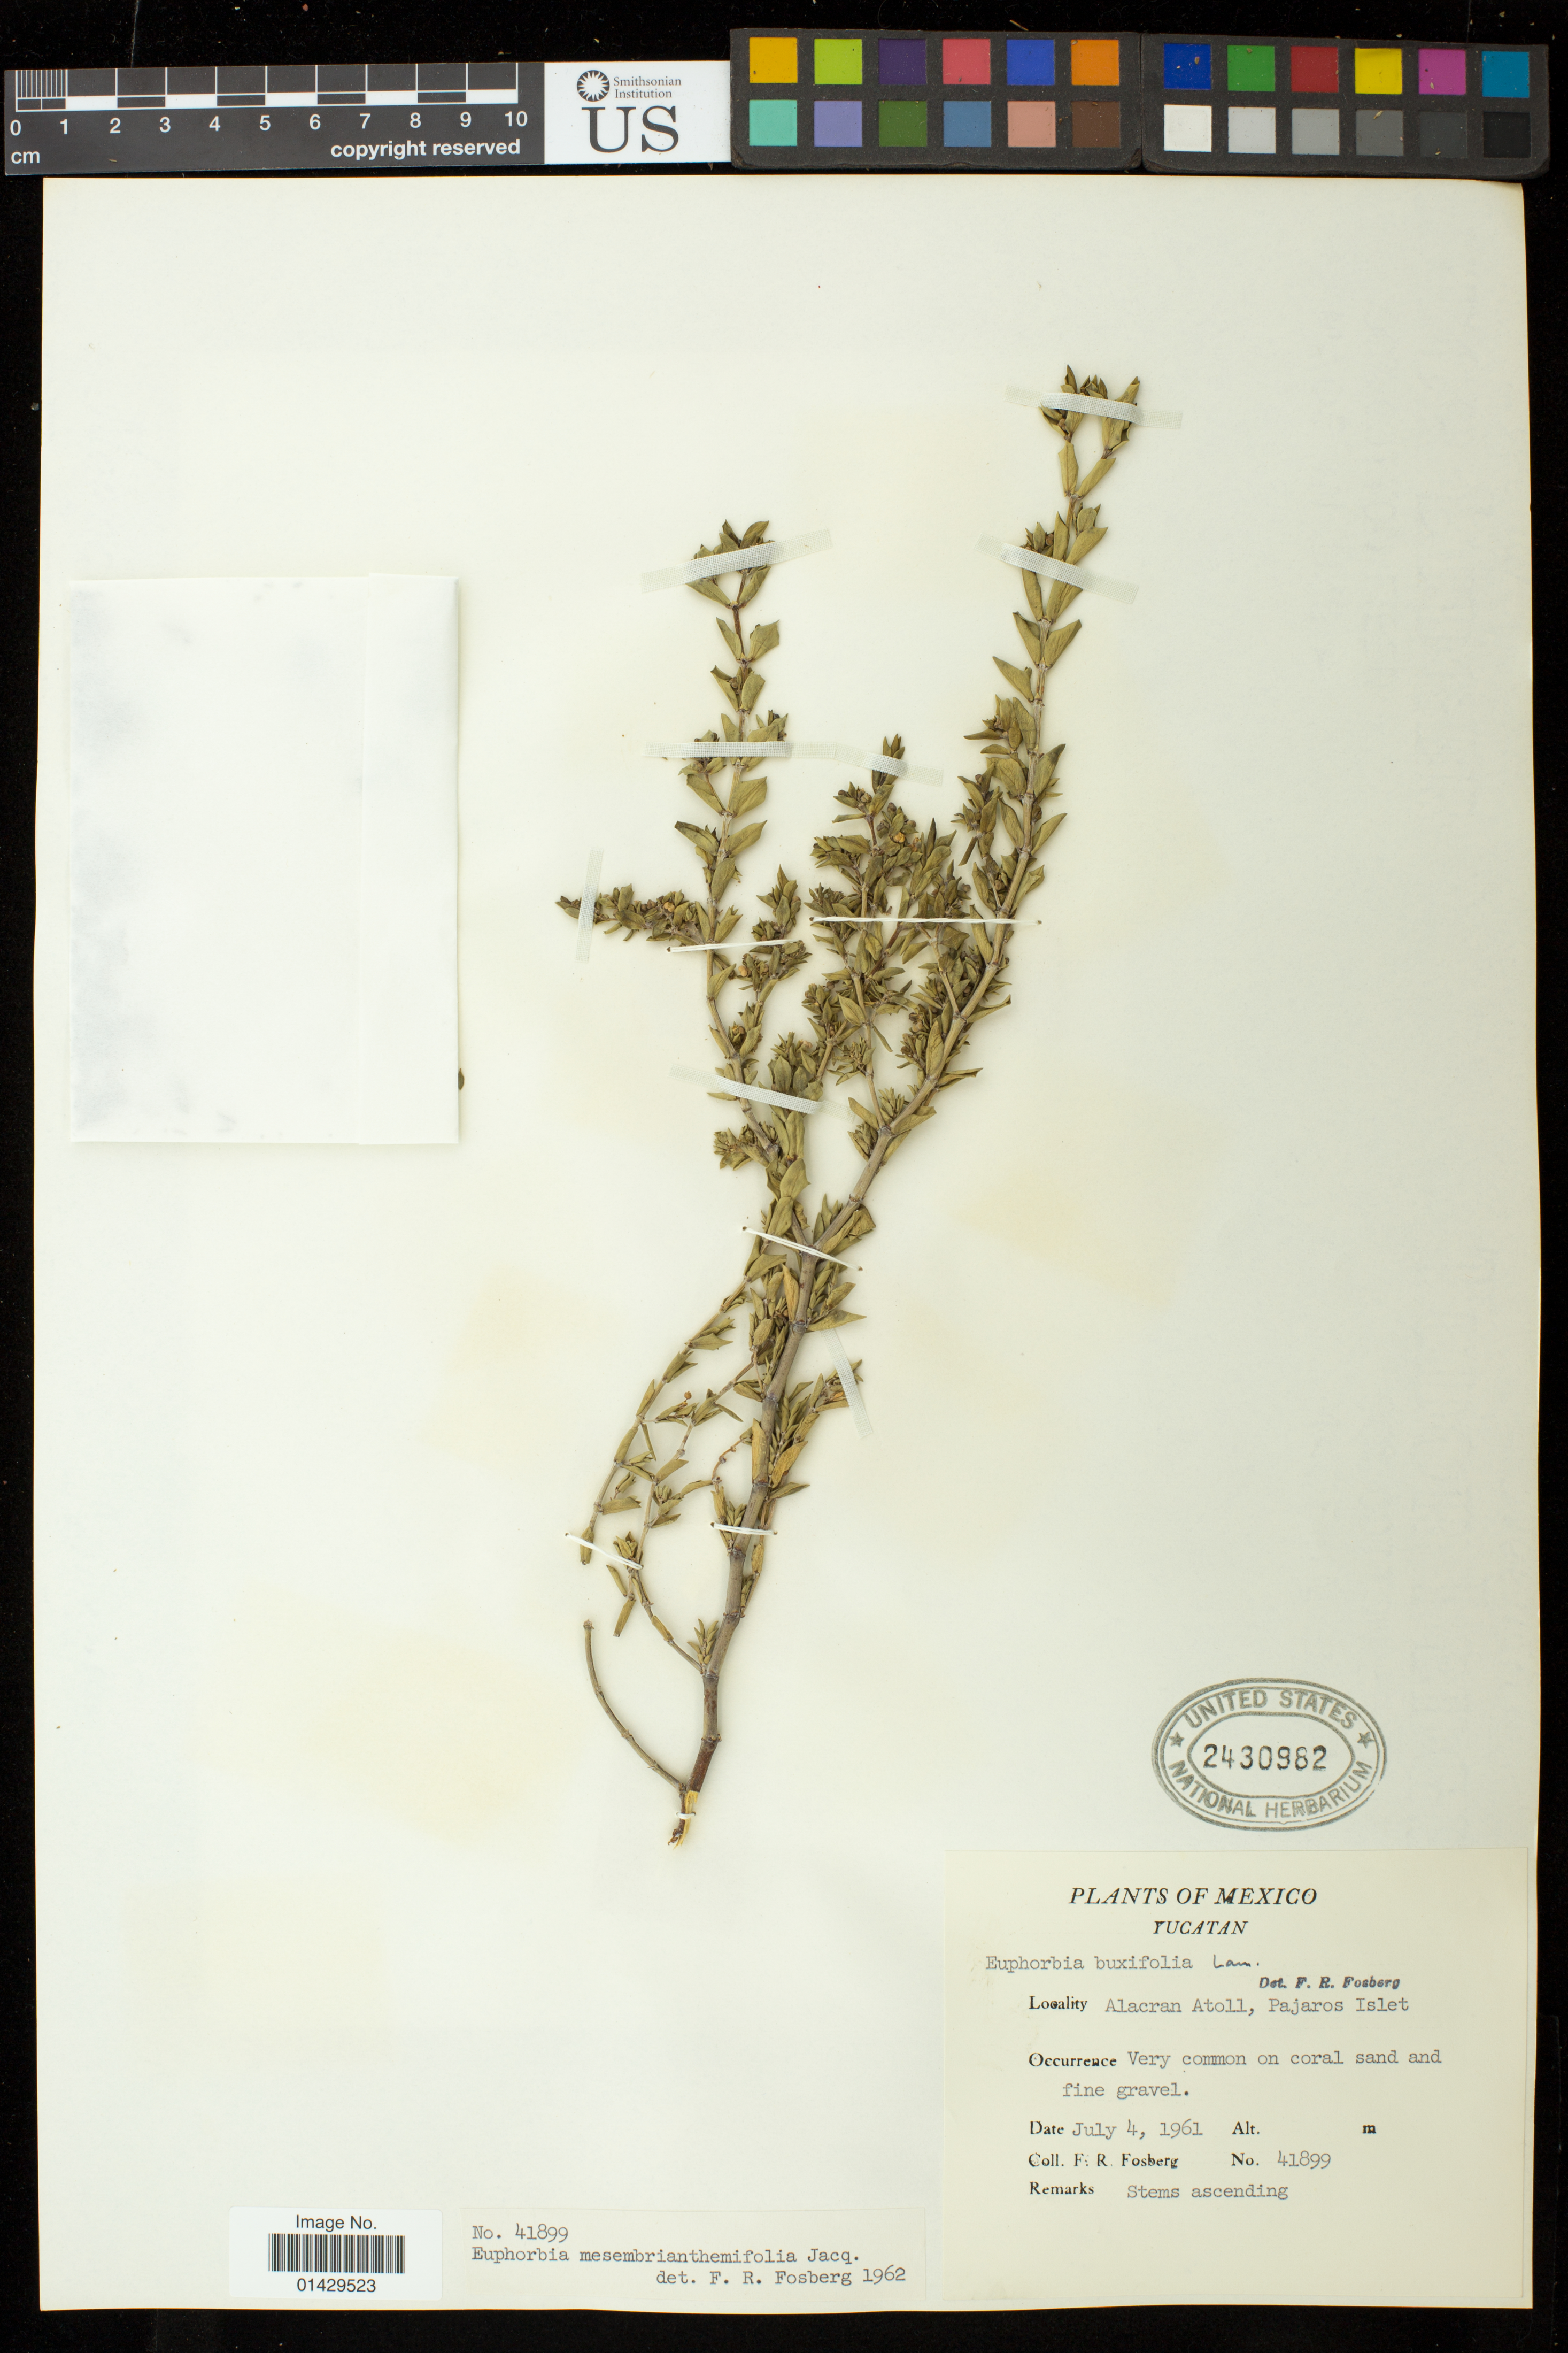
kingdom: Plantae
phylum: Tracheophyta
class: Magnoliopsida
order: Malpighiales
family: Euphorbiaceae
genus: Euphorbia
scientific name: Euphorbia mesembryanthemifolia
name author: Jacq.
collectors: F. R. Fosberg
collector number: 41899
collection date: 1961-07-04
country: Mexico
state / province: Yucatán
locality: Alacran Atoll, Pajaros Islet [Arrecife Alacrán, Isla Pájaros]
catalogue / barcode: US 2430982